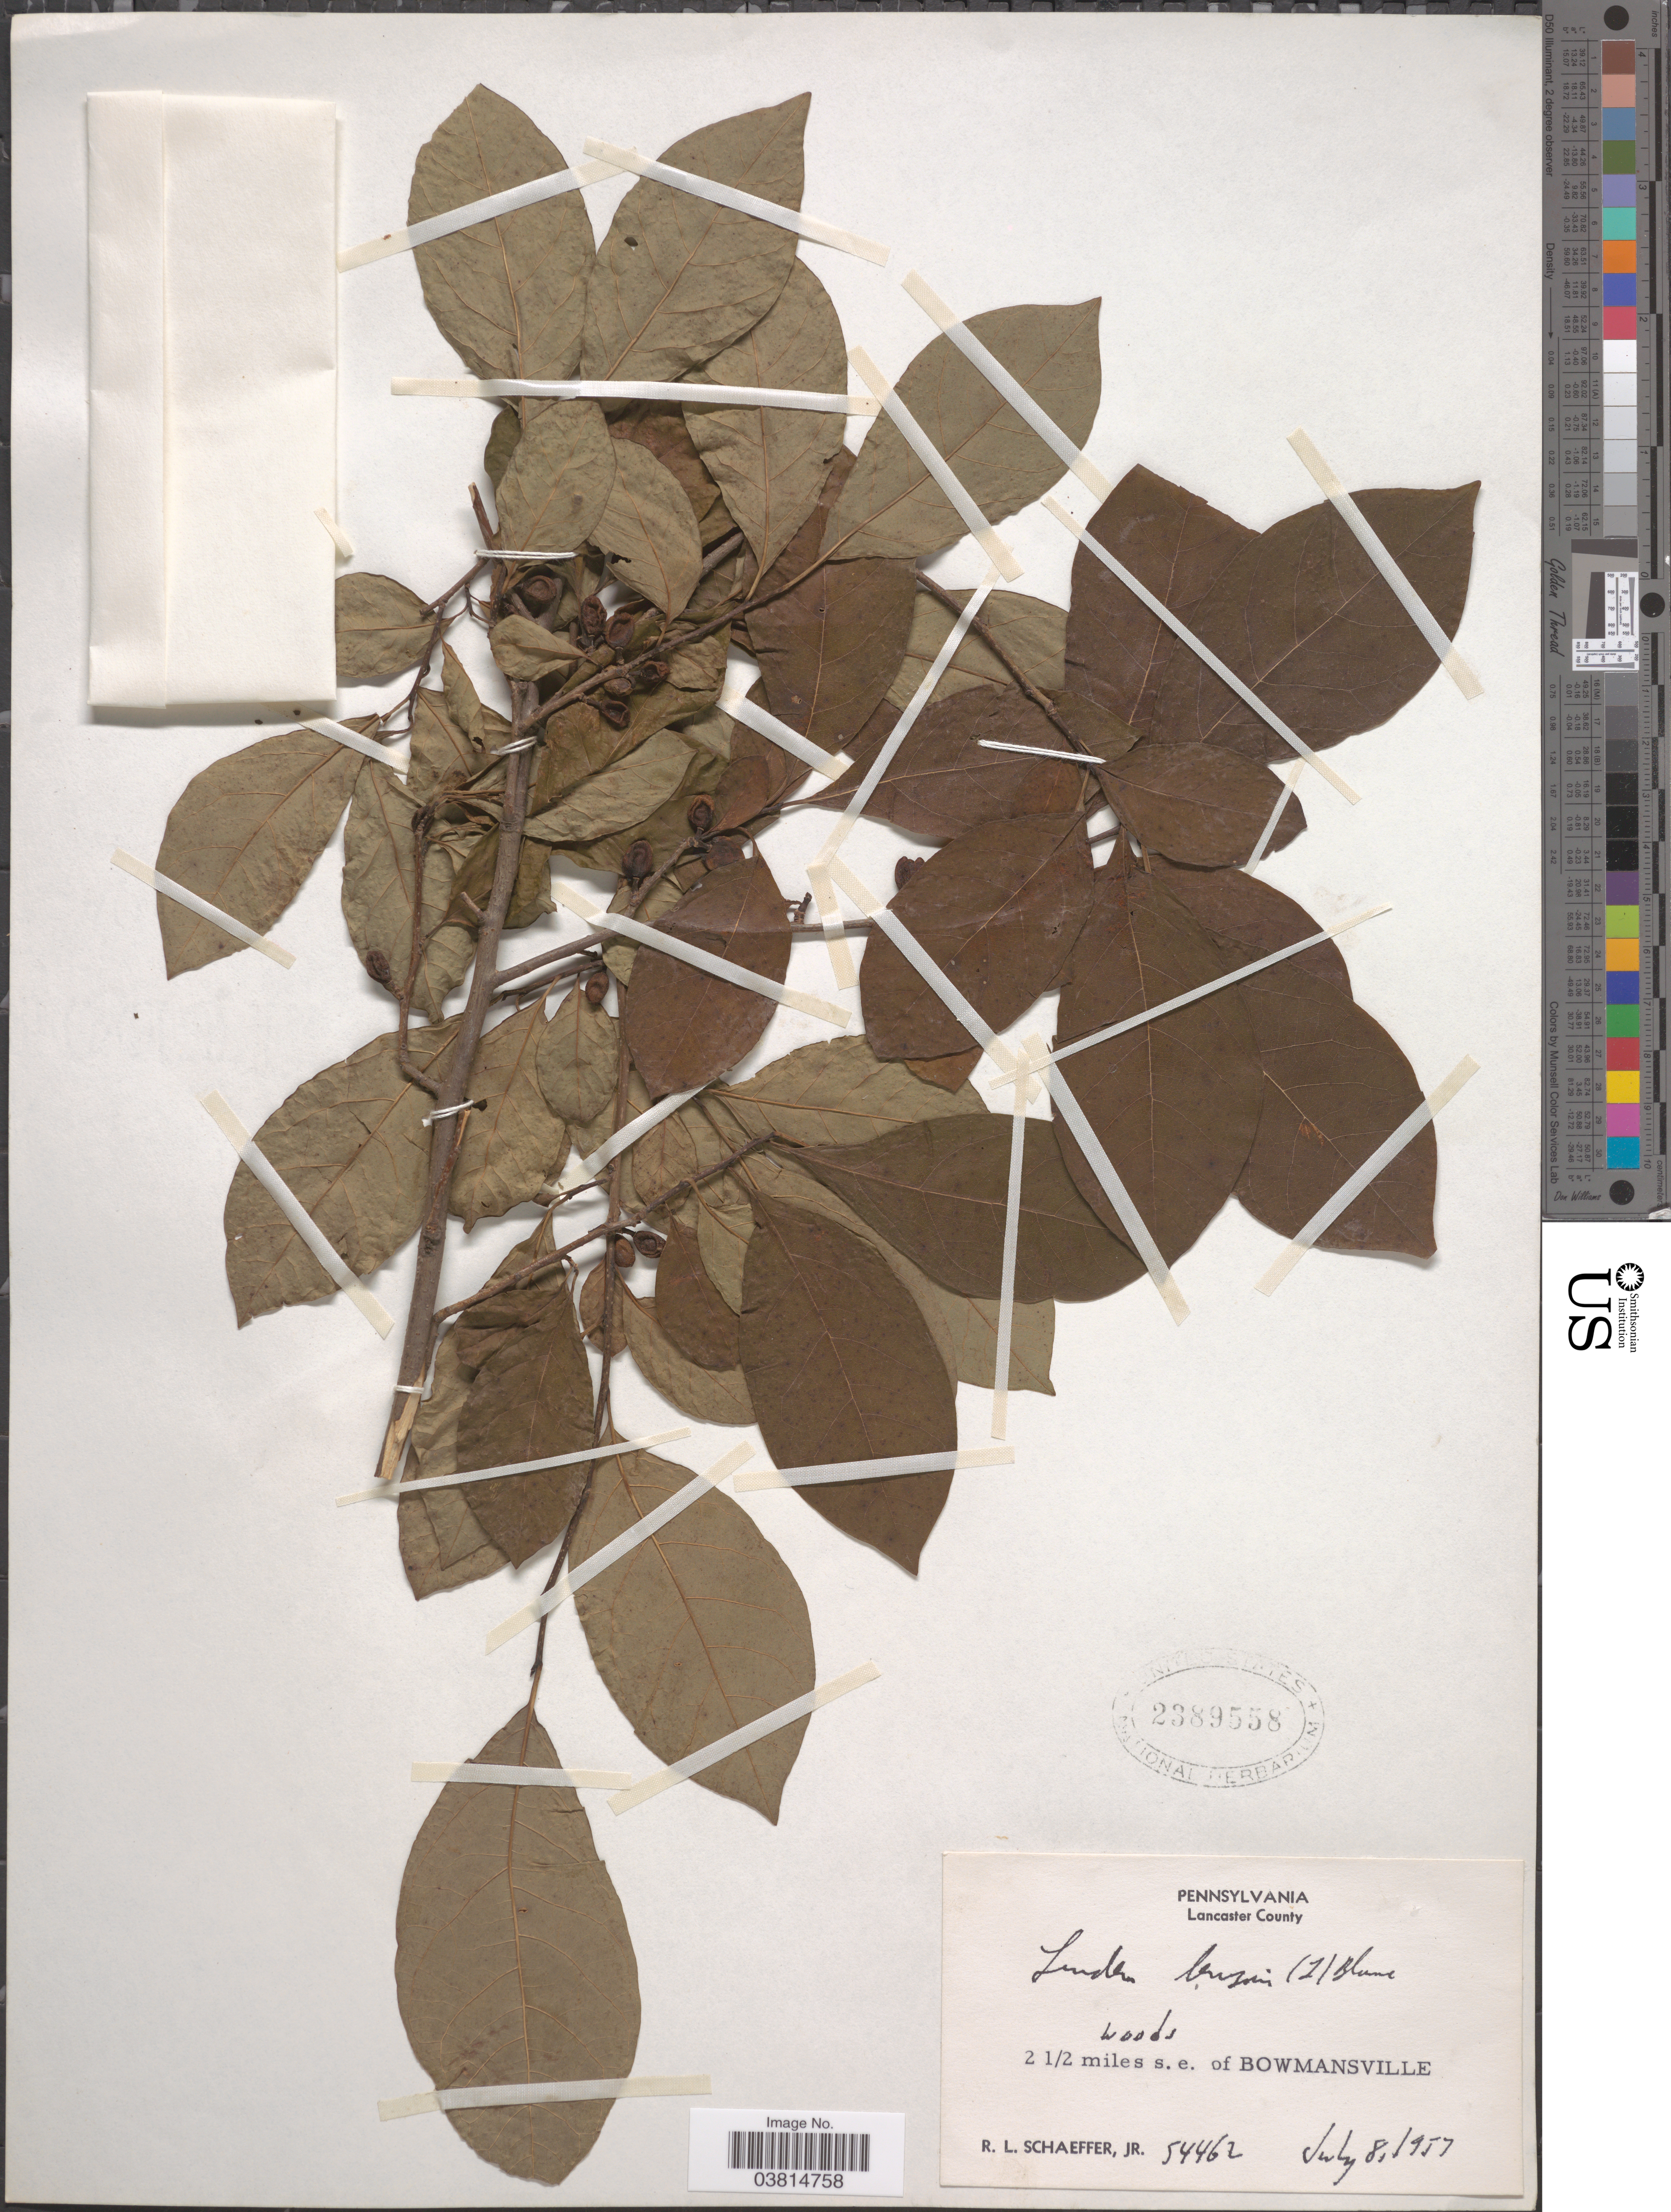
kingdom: Plantae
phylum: Tracheophyta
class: Magnoliopsida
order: Laurales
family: Lauraceae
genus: Lindera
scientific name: Lindera benzoin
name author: (L.) Blume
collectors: R. L. Schaeffer Jr.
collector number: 54462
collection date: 1957-07-08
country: United States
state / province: Pennsylvania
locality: Lancaster County. 2½ miles s.e. of Bowmansville.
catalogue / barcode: US 2389558